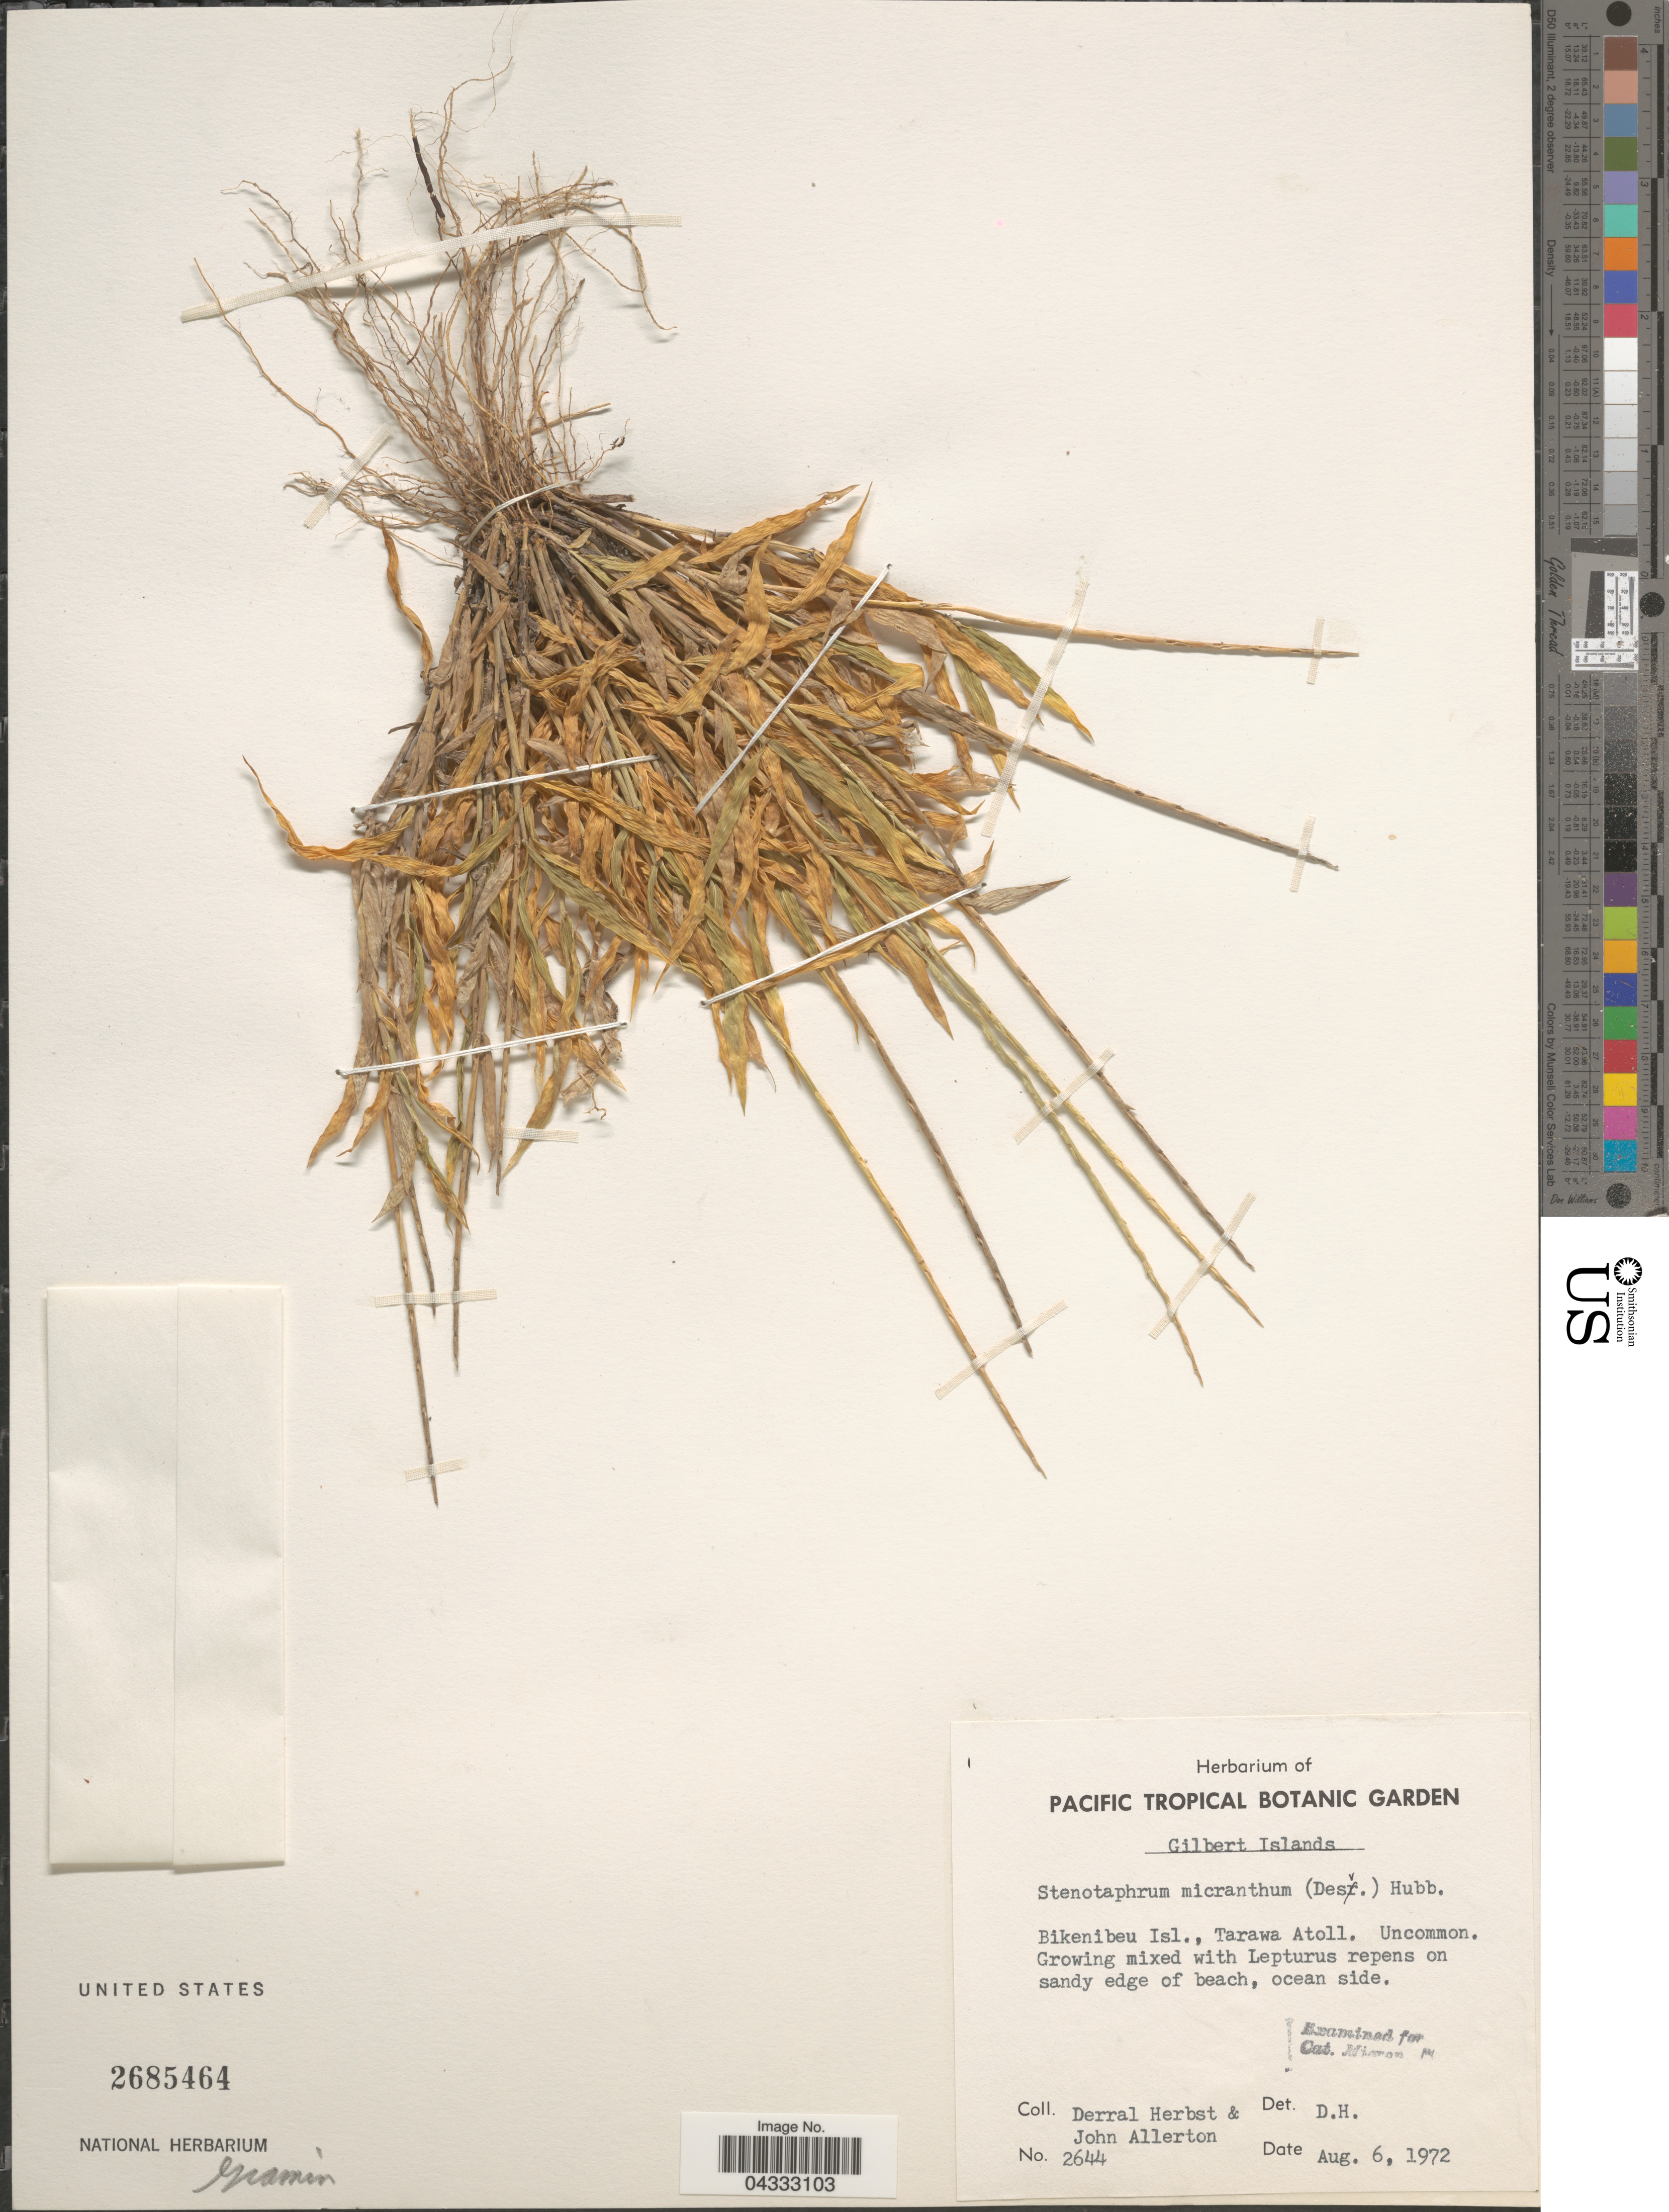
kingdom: Plantae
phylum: Tracheophyta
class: Liliopsida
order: Poales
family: Poaceae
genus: Stenotaphrum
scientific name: Stenotaphrum micranthum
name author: (Desv.) C.E. Hubb.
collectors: D. R. Herbst & J. Allerton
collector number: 2644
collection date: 1972-08-06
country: Kiribati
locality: Gilbert Islands. Bikenibeu Isl., Tarawa Atoll.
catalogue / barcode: US 2685464